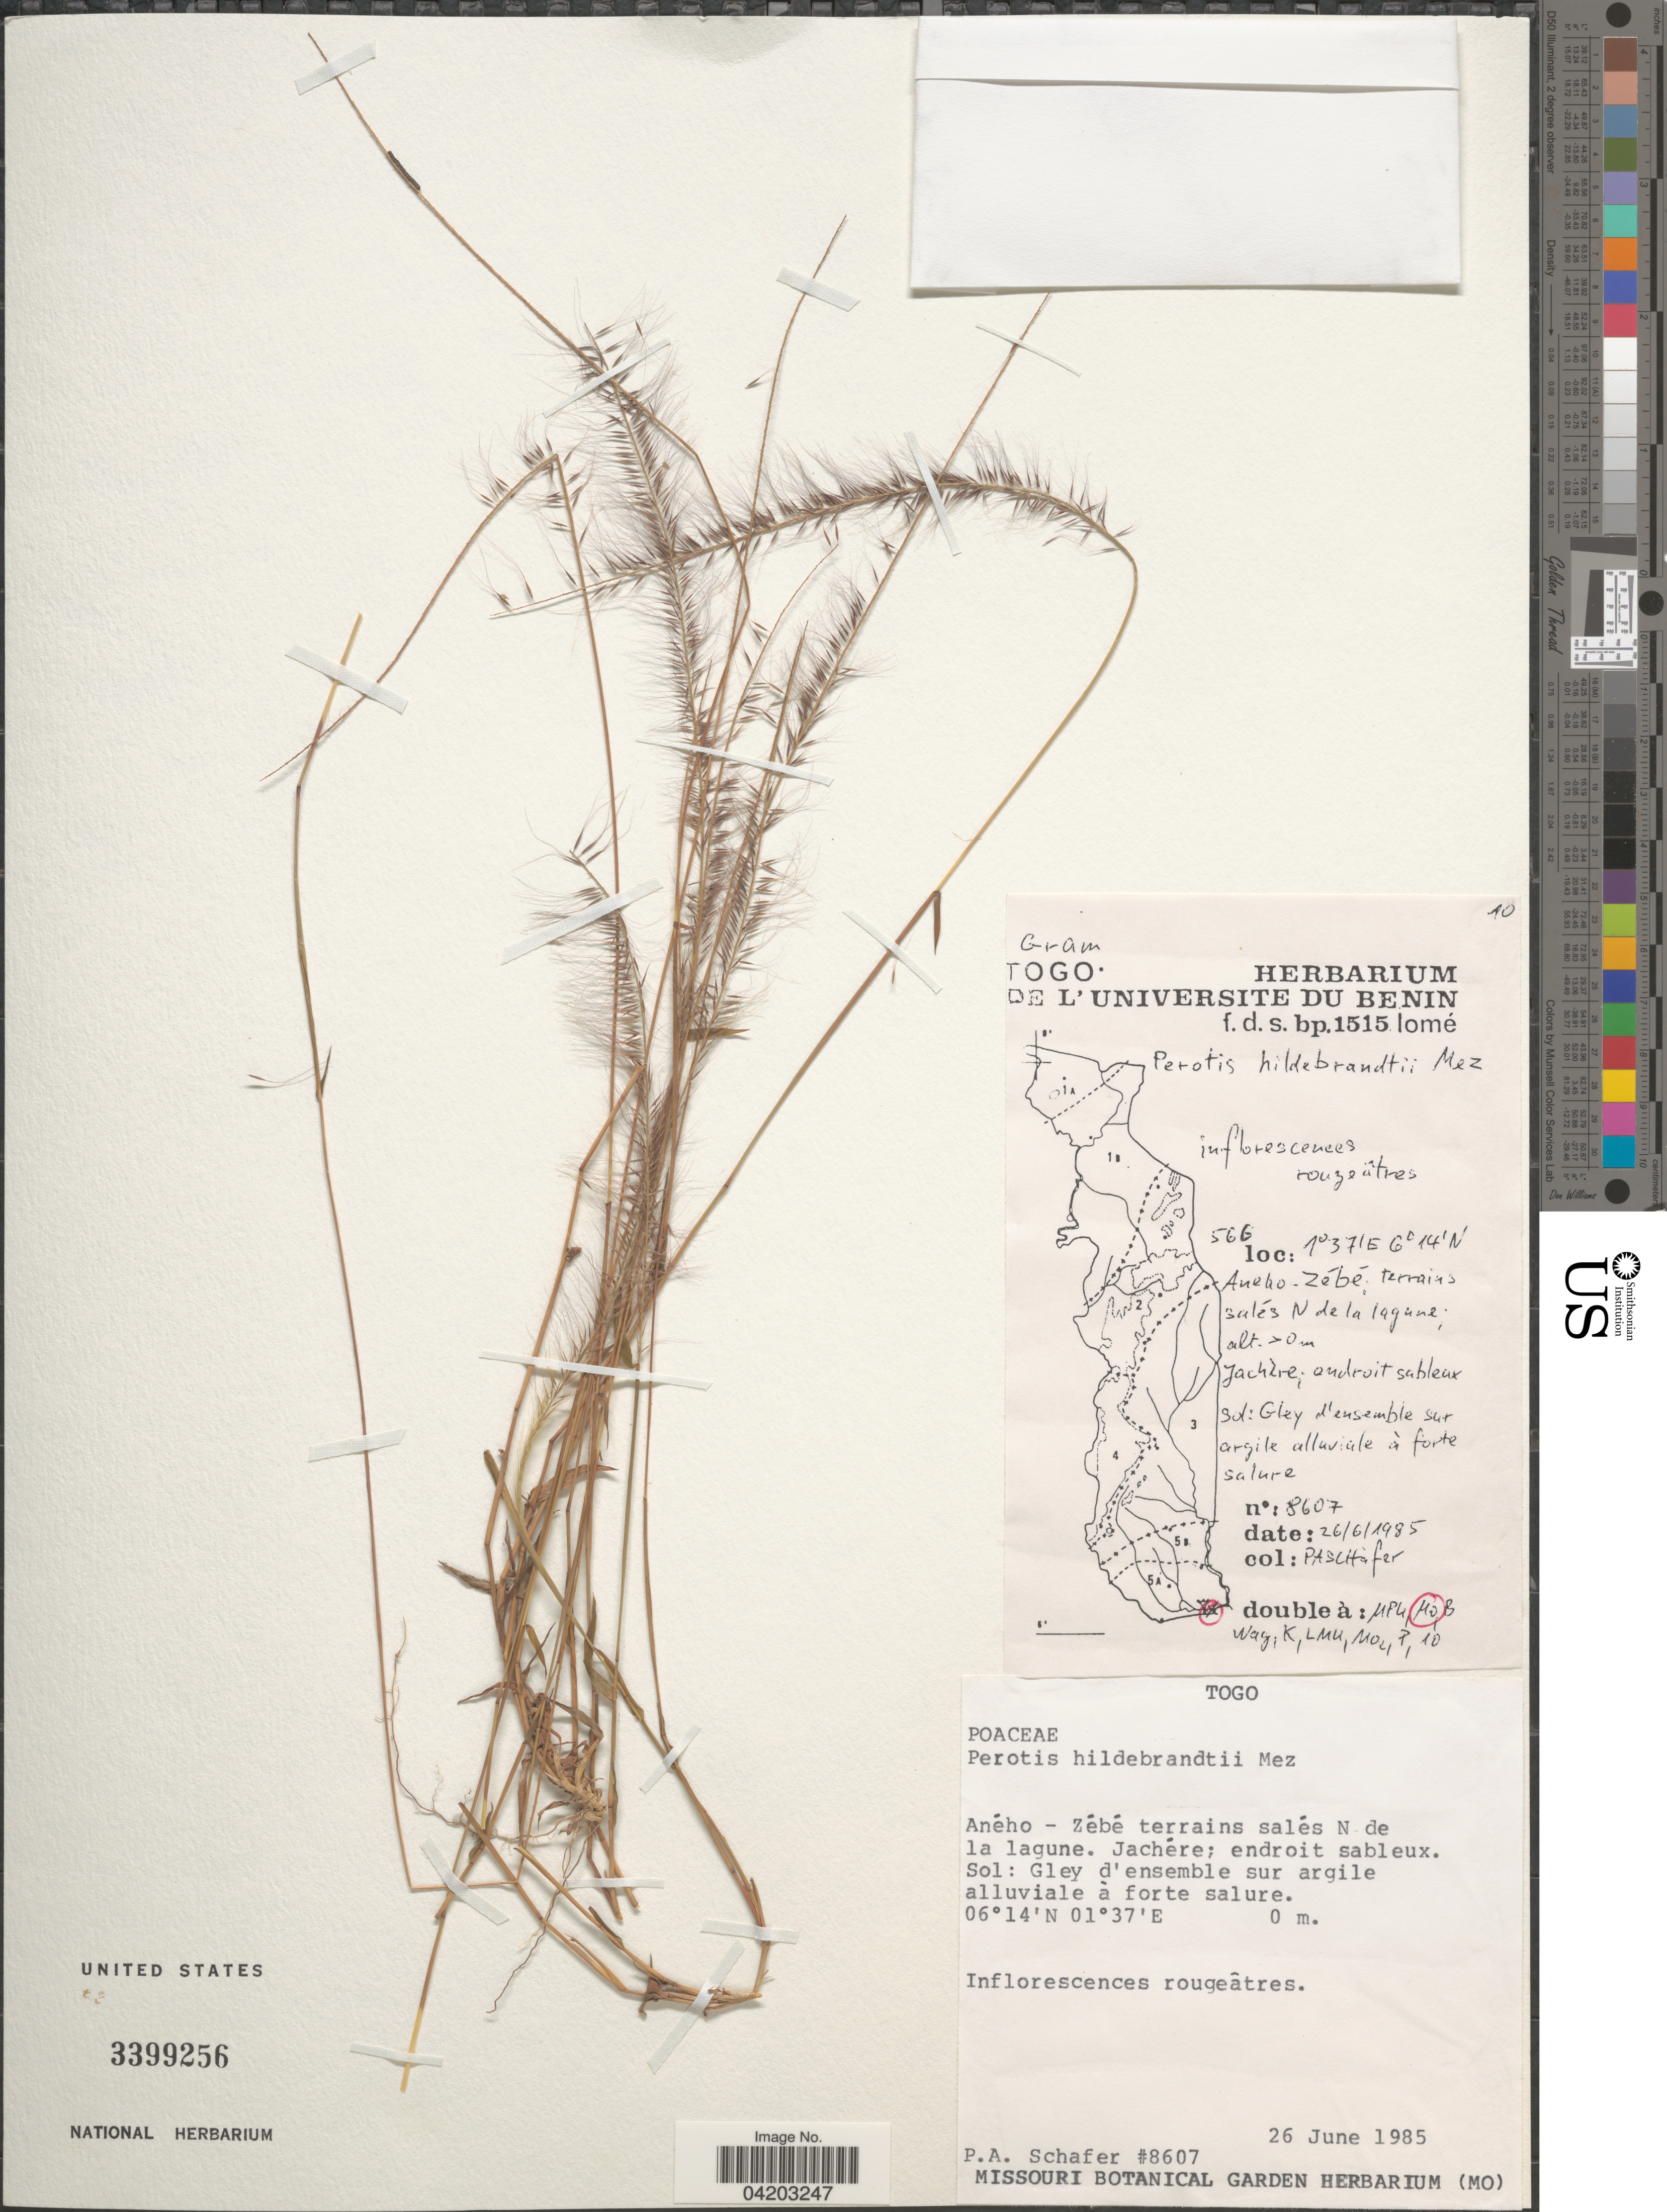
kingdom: Plantae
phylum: Tracheophyta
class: Liliopsida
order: Poales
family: Poaceae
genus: Perotis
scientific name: Perotis hildebrandtii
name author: Mez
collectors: P. Schafer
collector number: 8607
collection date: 1985-06-26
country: Togo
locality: Aného - Zébé terrains salés N de la lagune. Jachére.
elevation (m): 0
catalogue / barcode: US 3399256